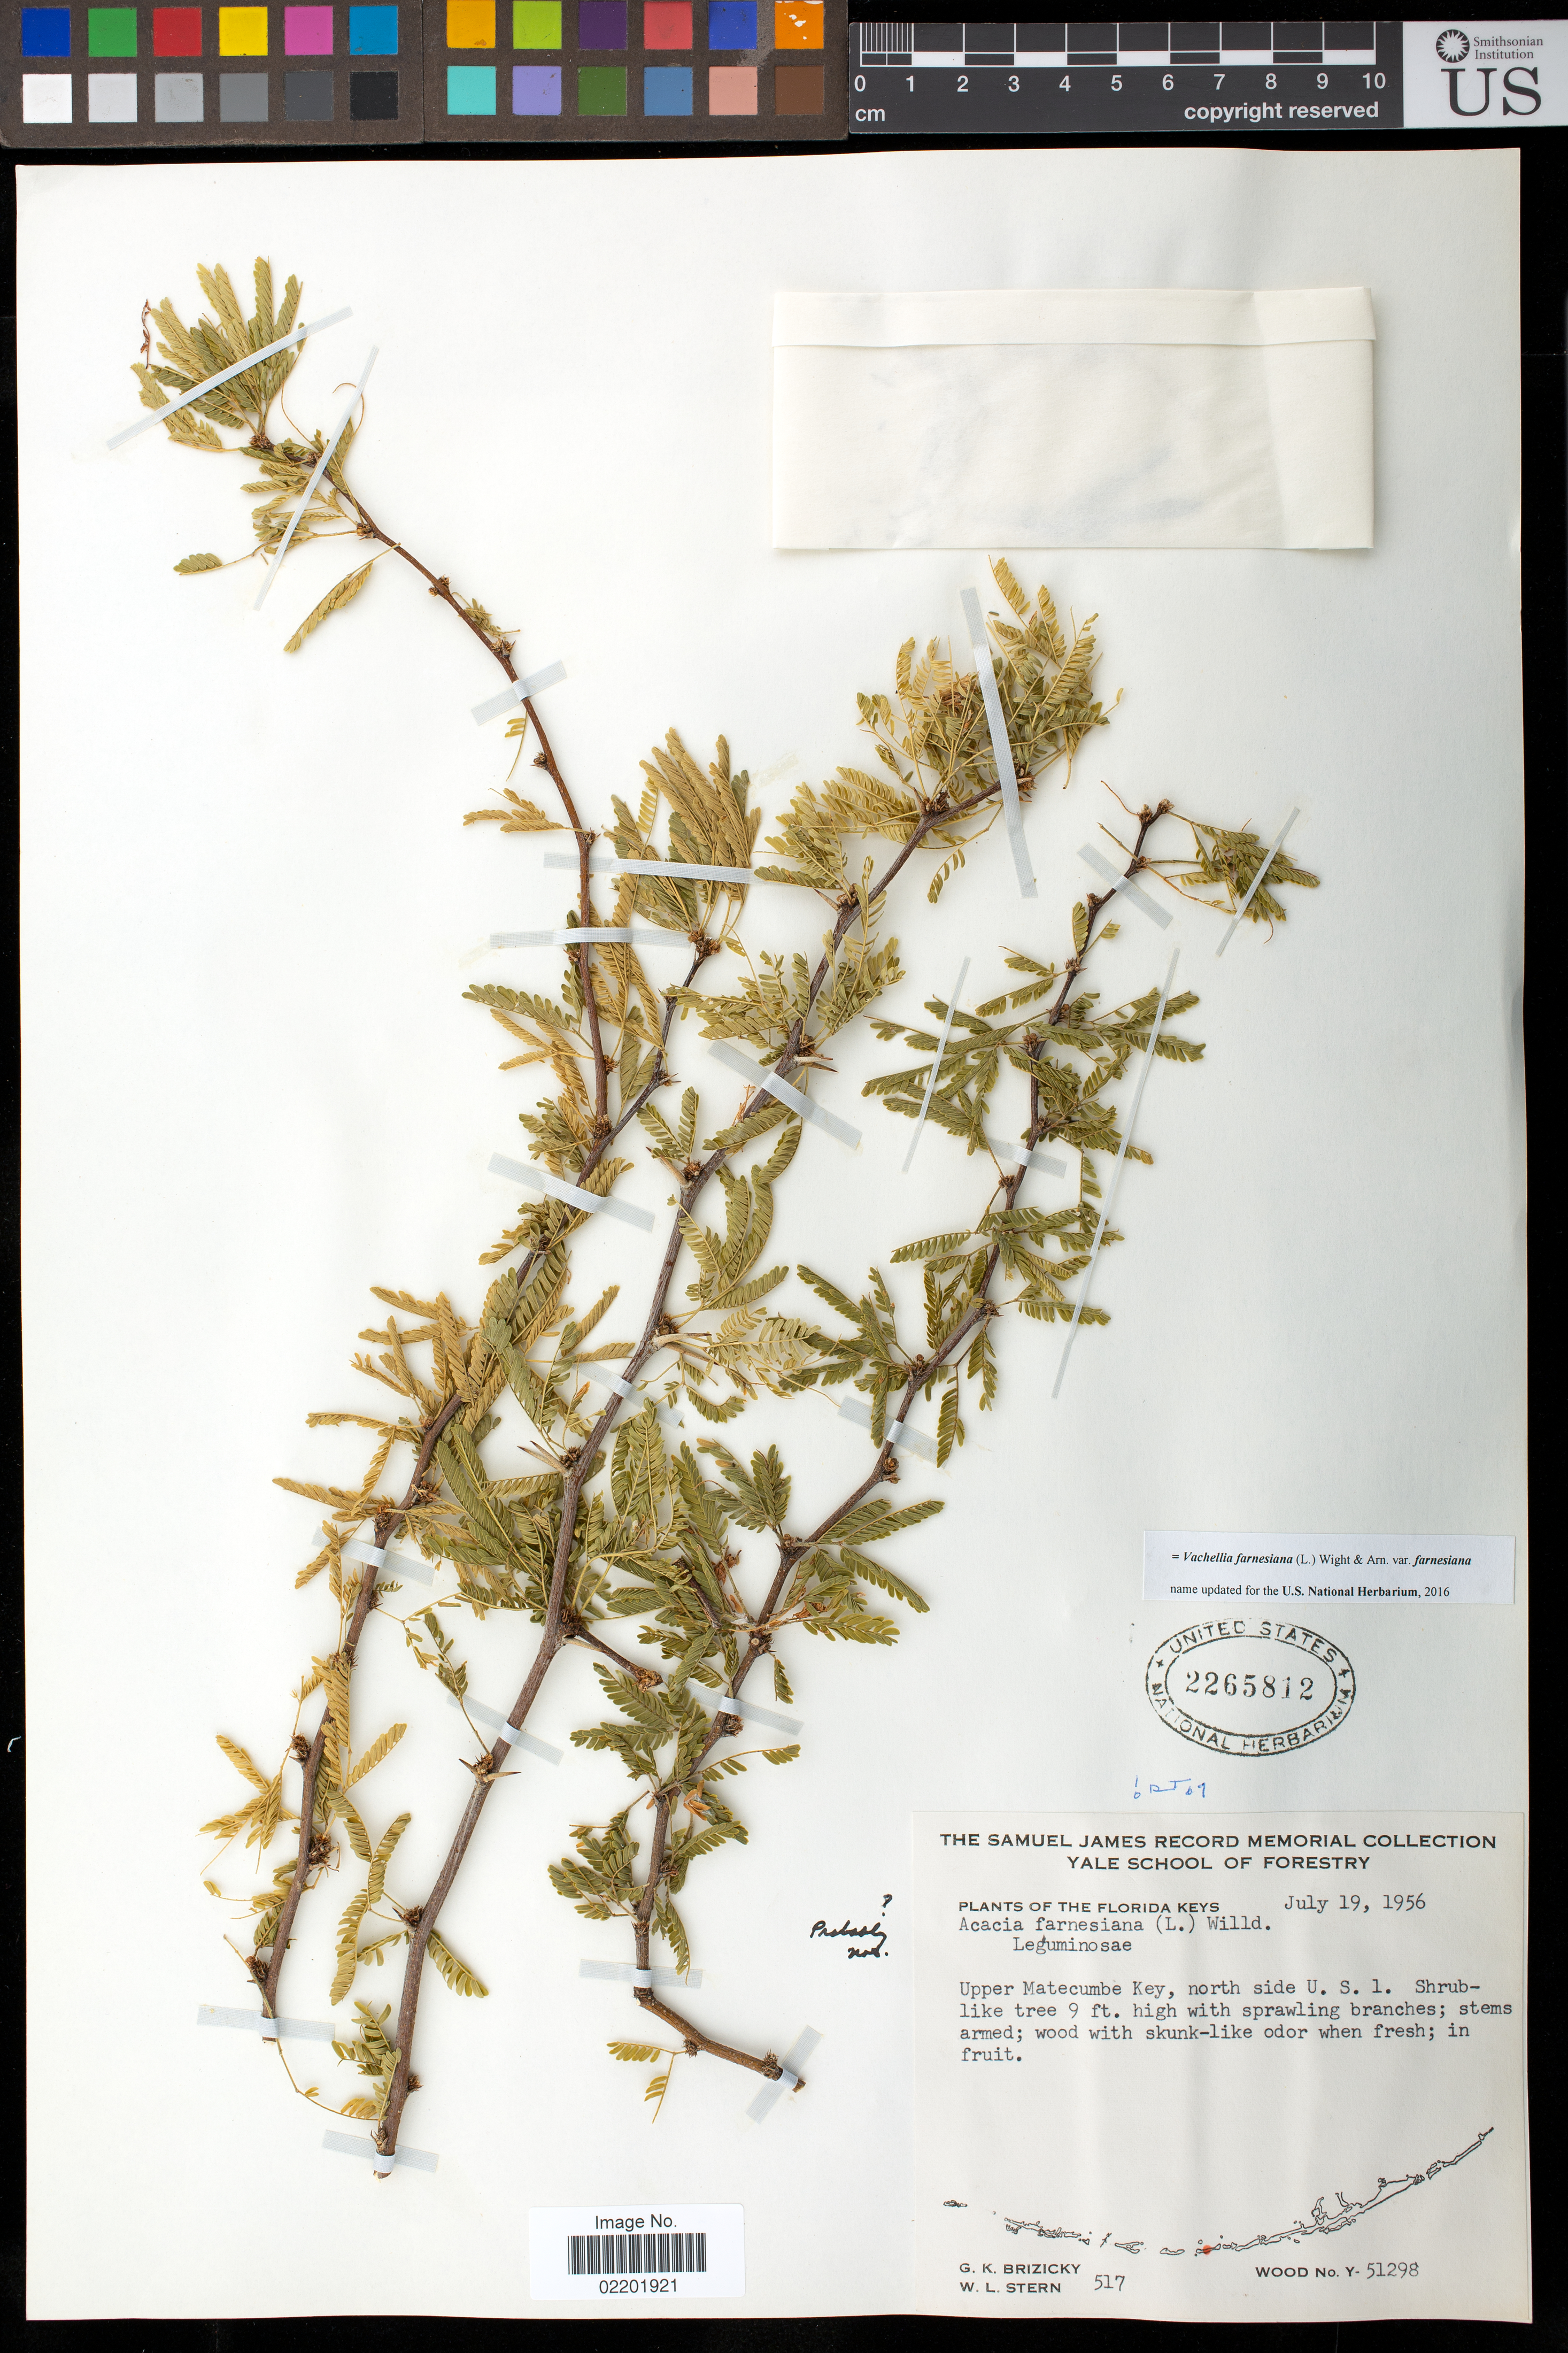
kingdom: Plantae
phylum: Tracheophyta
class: Magnoliopsida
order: Fabales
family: Fabaceae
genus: Vachellia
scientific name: Vachellia farnesiana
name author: (L.) Wight & Arn.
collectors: G. K. Brizicky, W. L. Stern & Wood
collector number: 517/Y-51298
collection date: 1956-07-19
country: United States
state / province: Florida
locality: Florida Keys, Upper Matecumbe Key, north side U.S.I.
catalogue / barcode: US 2265812